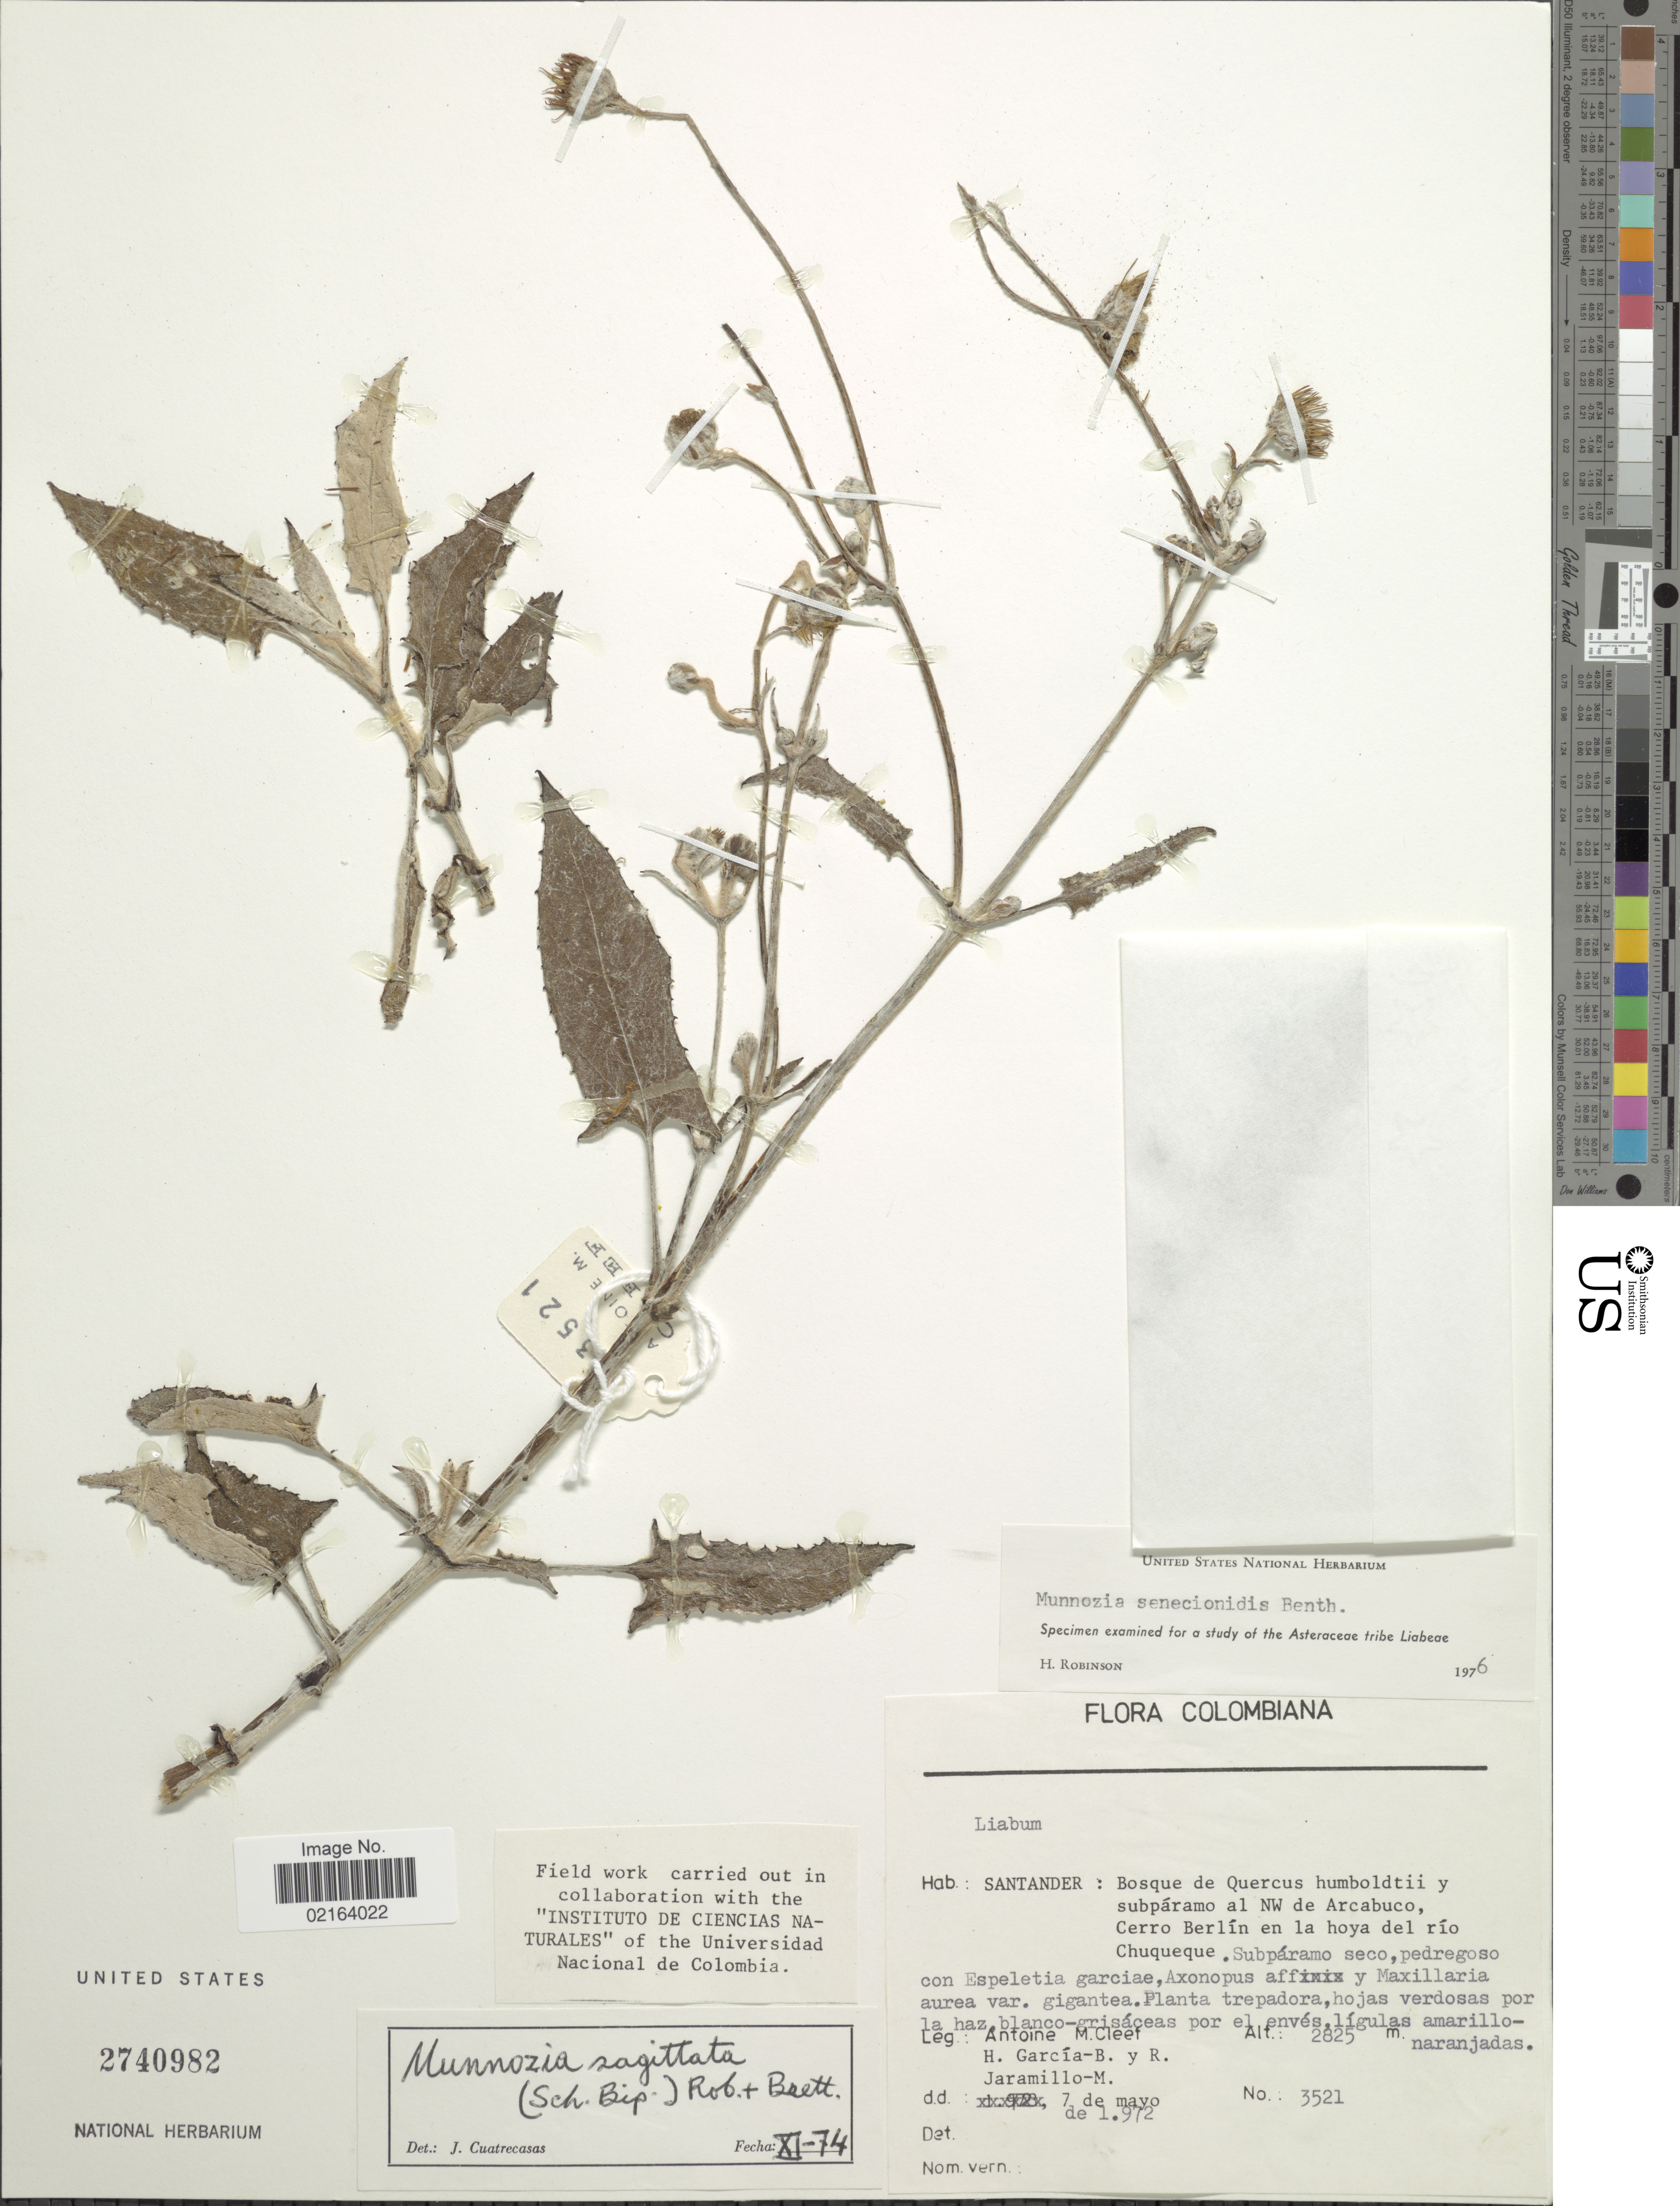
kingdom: Plantae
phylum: Tracheophyta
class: Magnoliopsida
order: Asterales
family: Asteraceae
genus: Munnozia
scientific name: Munnozia senecionidis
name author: Benth.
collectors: A. M. Cleef, H. García Barriga & R. Jaramillo M.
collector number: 3521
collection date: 1972-05-07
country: Colombia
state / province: Santander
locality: Santander: Bosque de Quercus humboldtii y subparamo al NW de Arcabuco, Cerro Berlin en la hoya del rio Chuqueque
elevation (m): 2825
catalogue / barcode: US 2740982